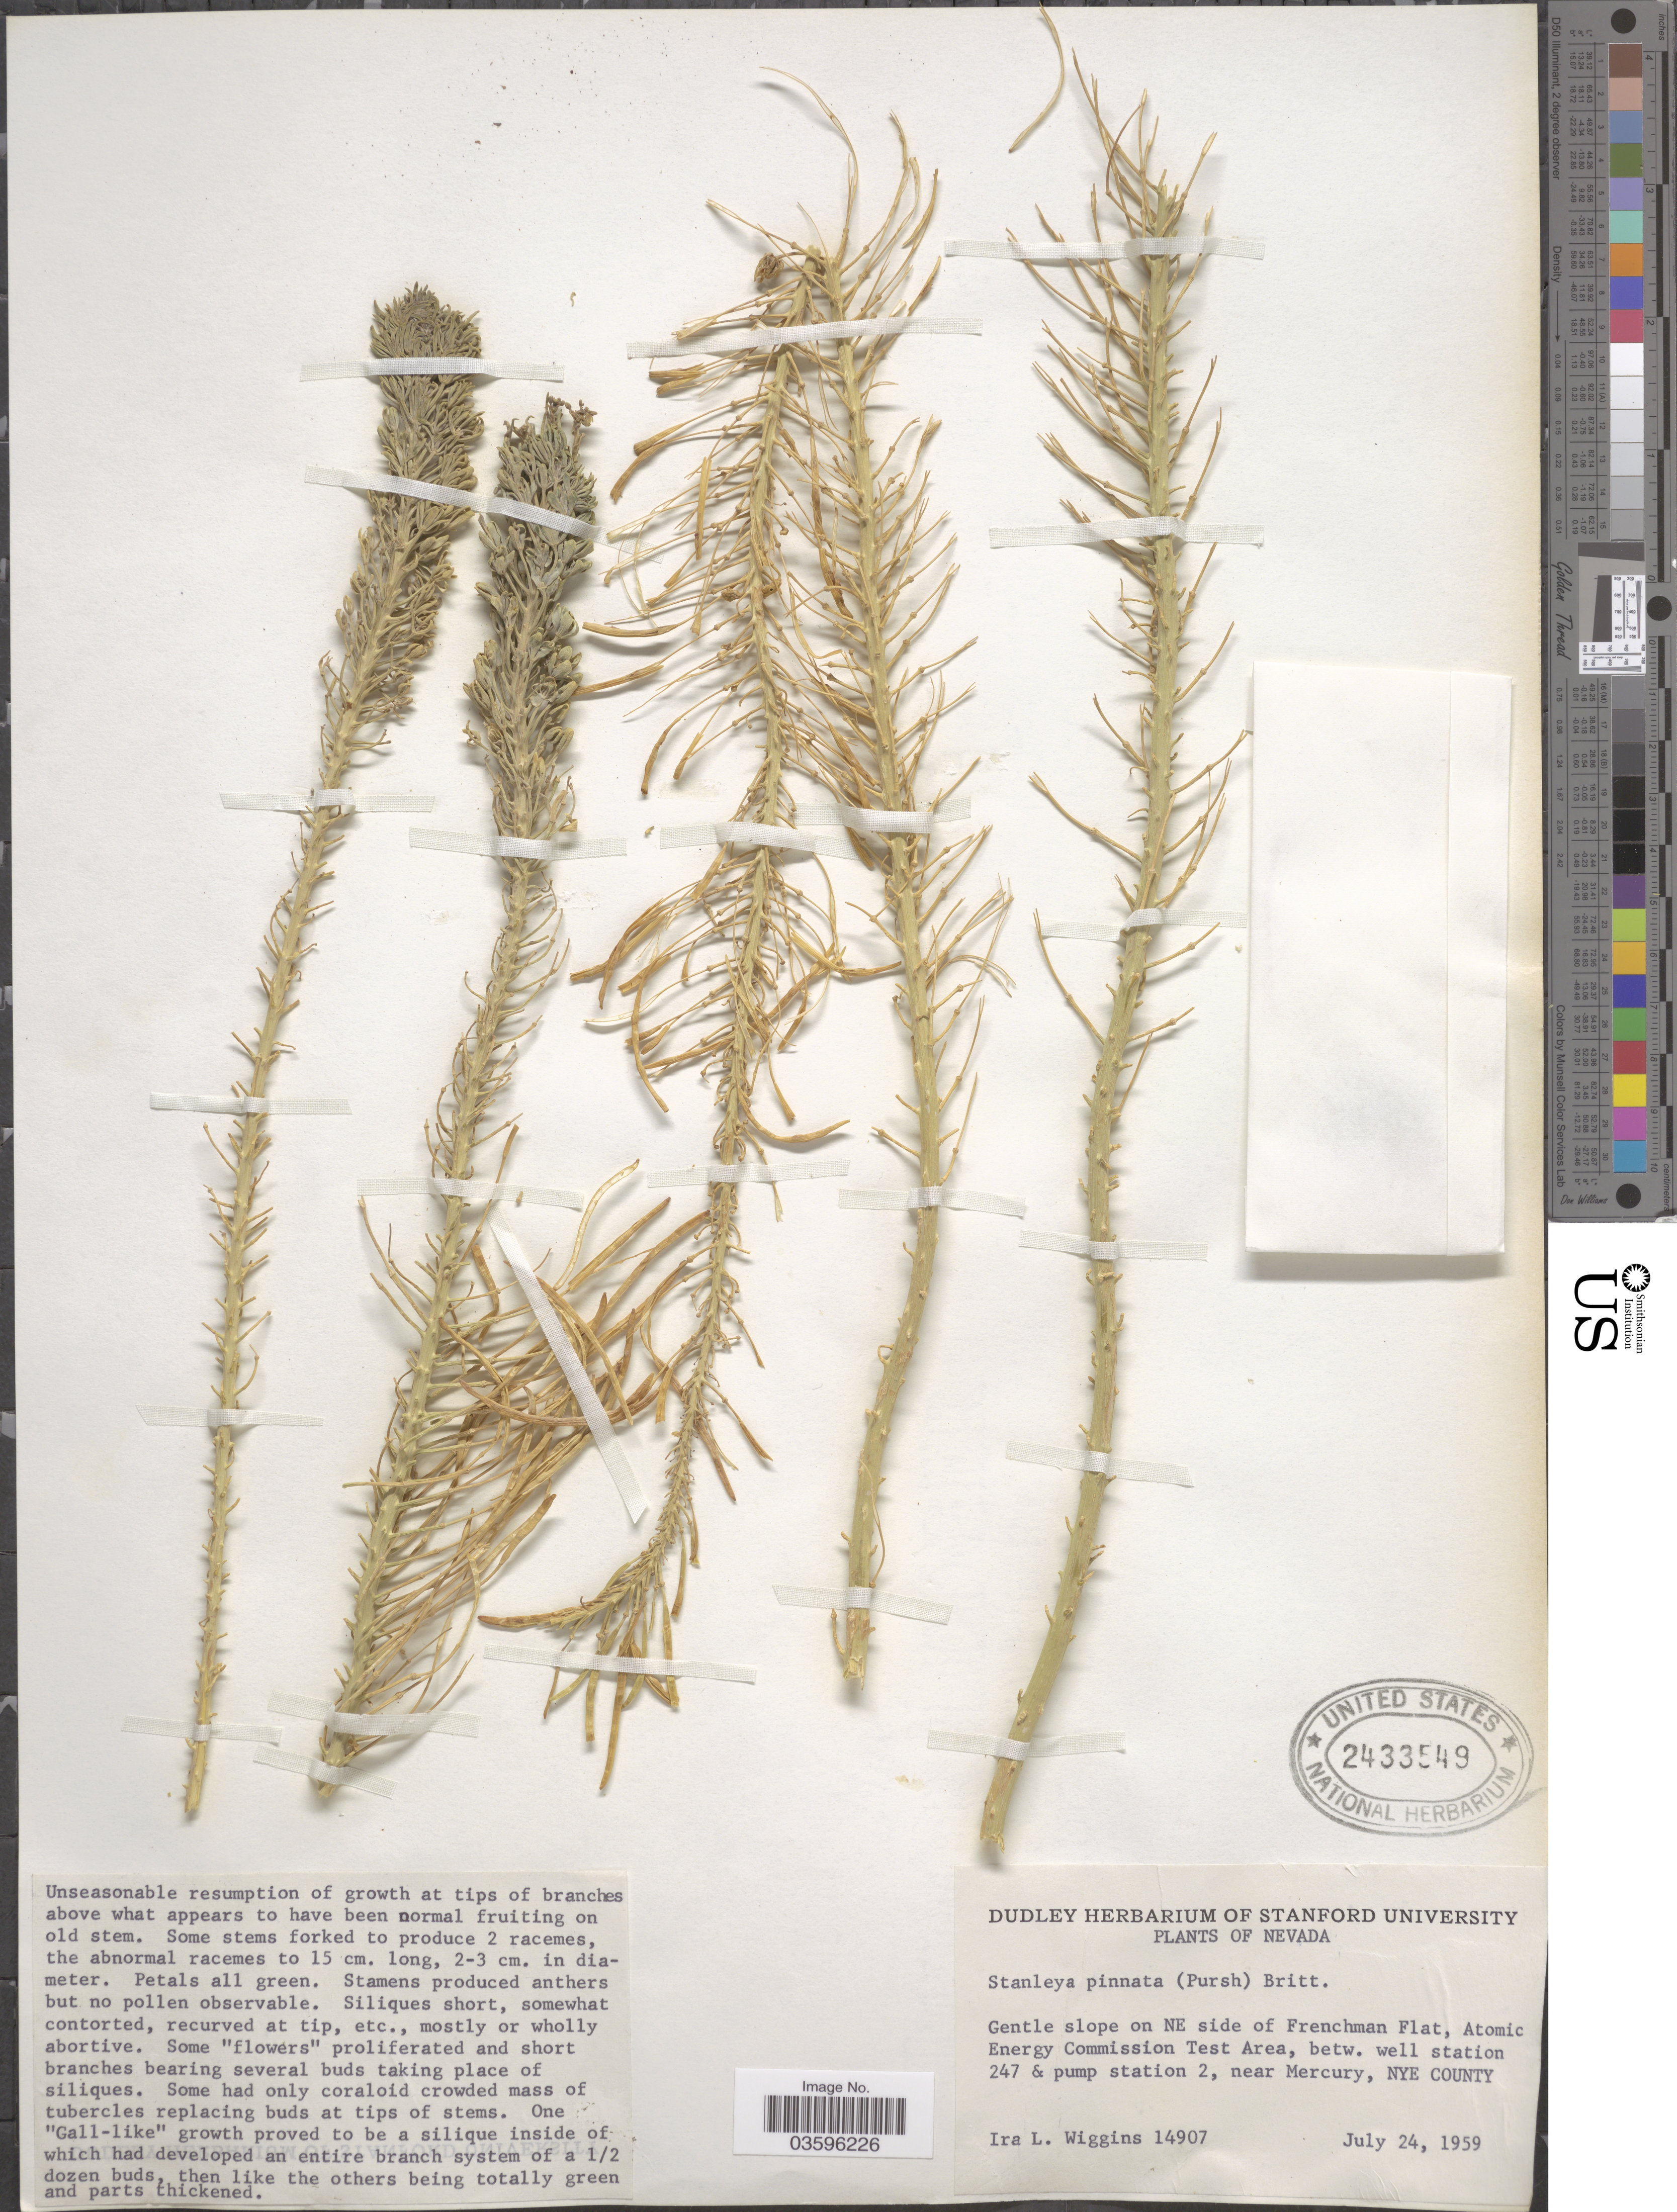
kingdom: Plantae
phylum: Tracheophyta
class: Magnoliopsida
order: Brassicales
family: Brassicaceae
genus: Stanleya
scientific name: Stanleya pinnata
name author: (Pursh) Britton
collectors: I. L. Wiggins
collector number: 14907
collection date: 1959-07-24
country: United States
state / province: Nevada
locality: Gentle slope on NE side of Frenchman Flat, Atomic Energy Commission Test Area, betw. well station 247 & pump station 2, near Mercury, Nye County.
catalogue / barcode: US 2433549